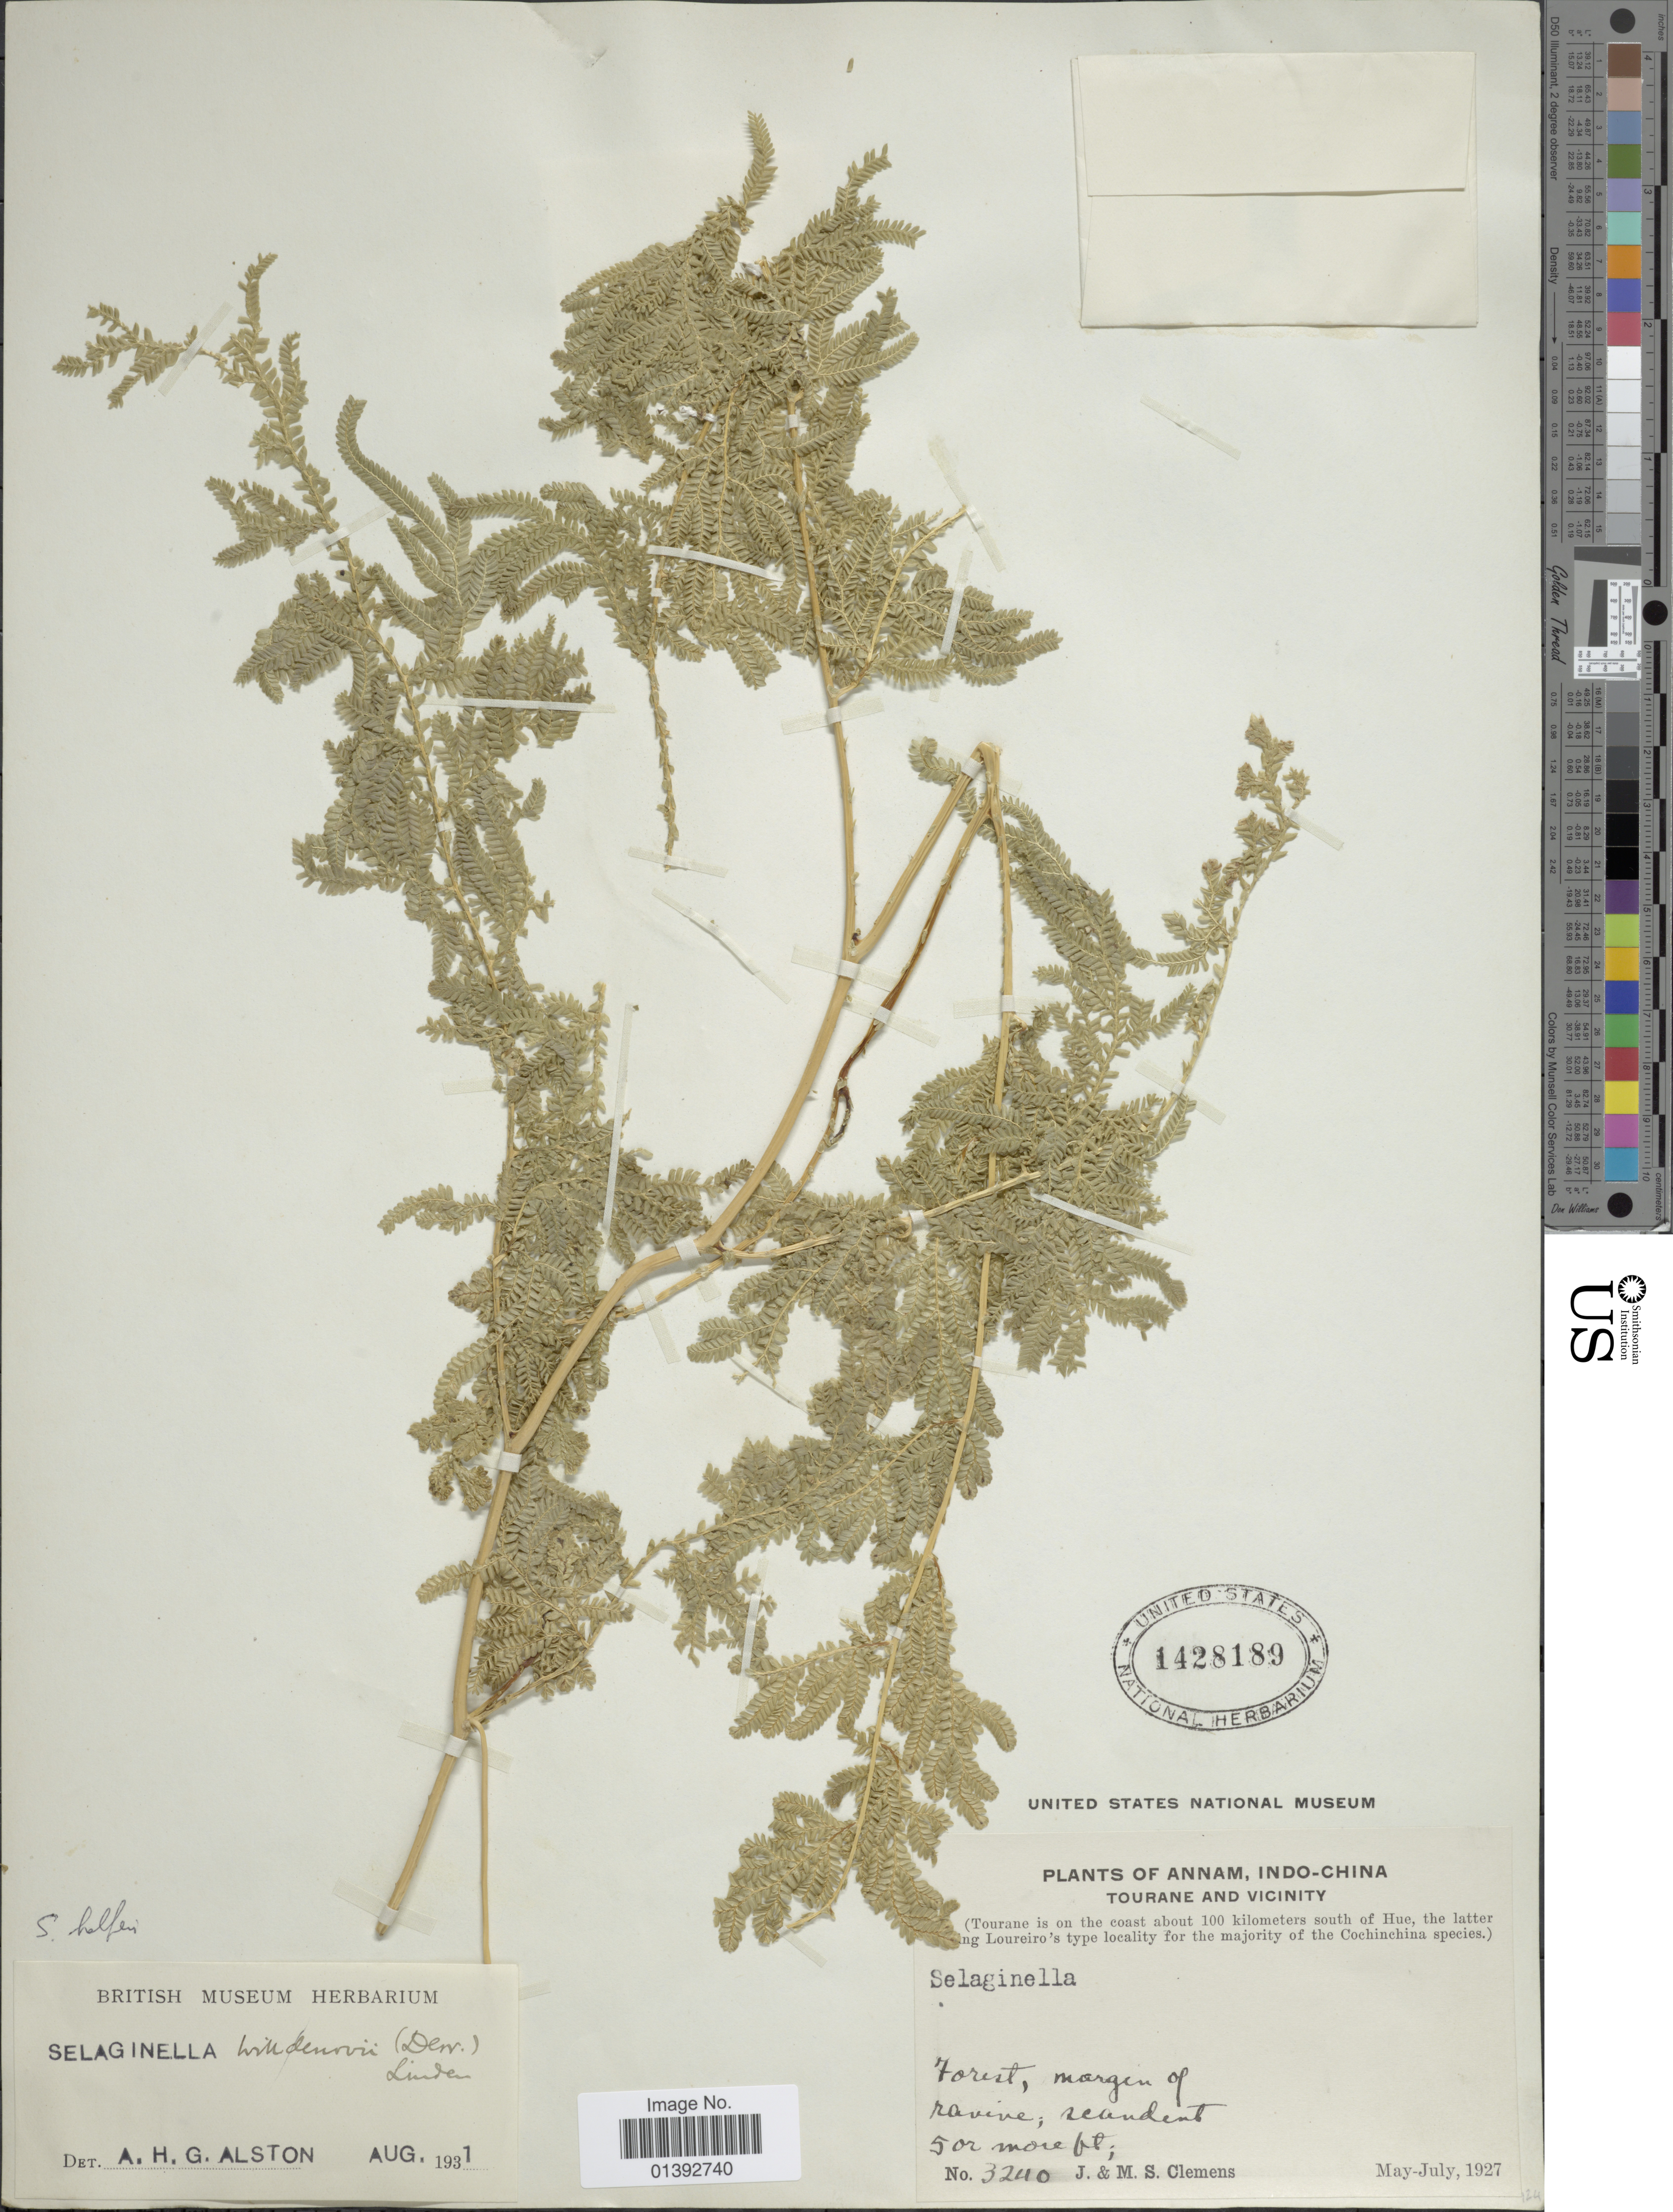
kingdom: Plantae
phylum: Tracheophyta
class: Lycopodiopsida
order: Selaginellales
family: Selaginellaceae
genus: Selaginella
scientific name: Selaginella helferi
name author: Warb.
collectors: J. Clemens & M. S. Clemens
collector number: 3240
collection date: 1927-05/1927-07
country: Vietnam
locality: Annam, Indo-China, Tourane and vicinity (Tourane is on the coast about 100 kilometers south of Hue)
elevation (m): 2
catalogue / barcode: US 1428189